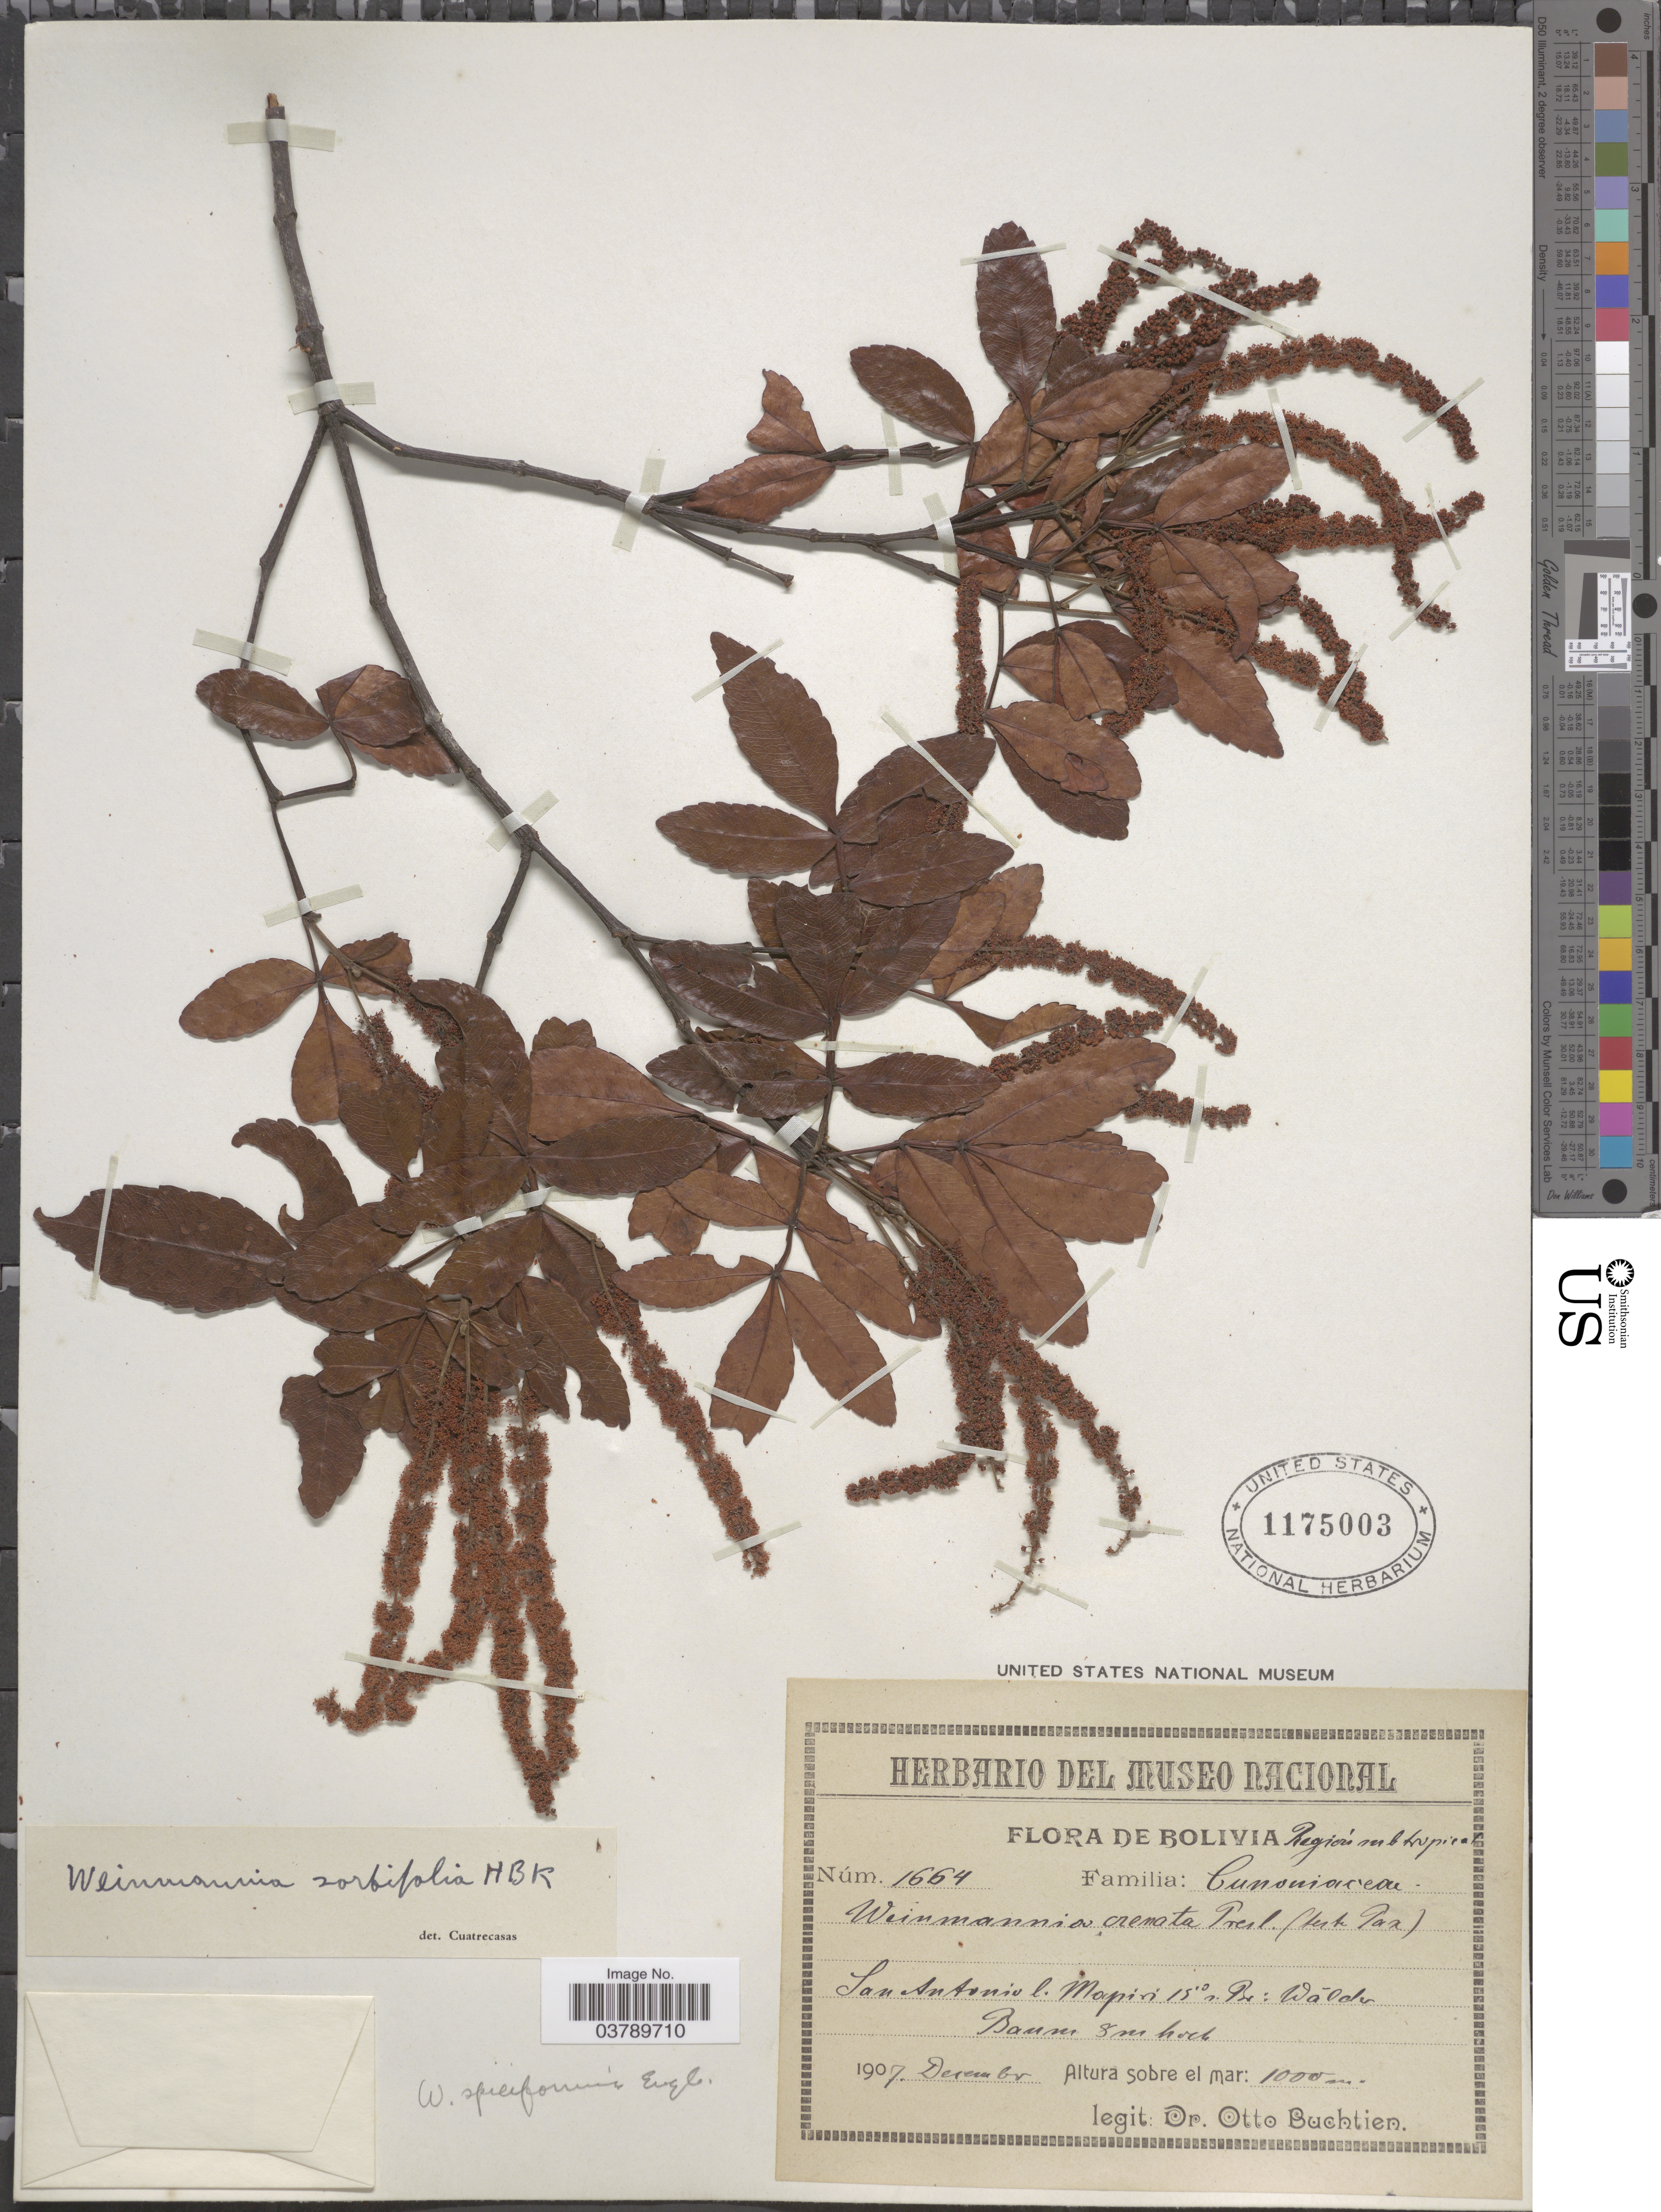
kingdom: Plantae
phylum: Tracheophyta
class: Magnoliopsida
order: Oxalidales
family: Cunoniaceae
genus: Weinmannia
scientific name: Weinmannia sorbifolia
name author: Kunth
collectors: O. Buchtien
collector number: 1664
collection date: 1907-12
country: Bolivia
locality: Región subtropical. San Antonio b. Mapiri 15° s. Br.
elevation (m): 1000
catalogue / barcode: US 1175003